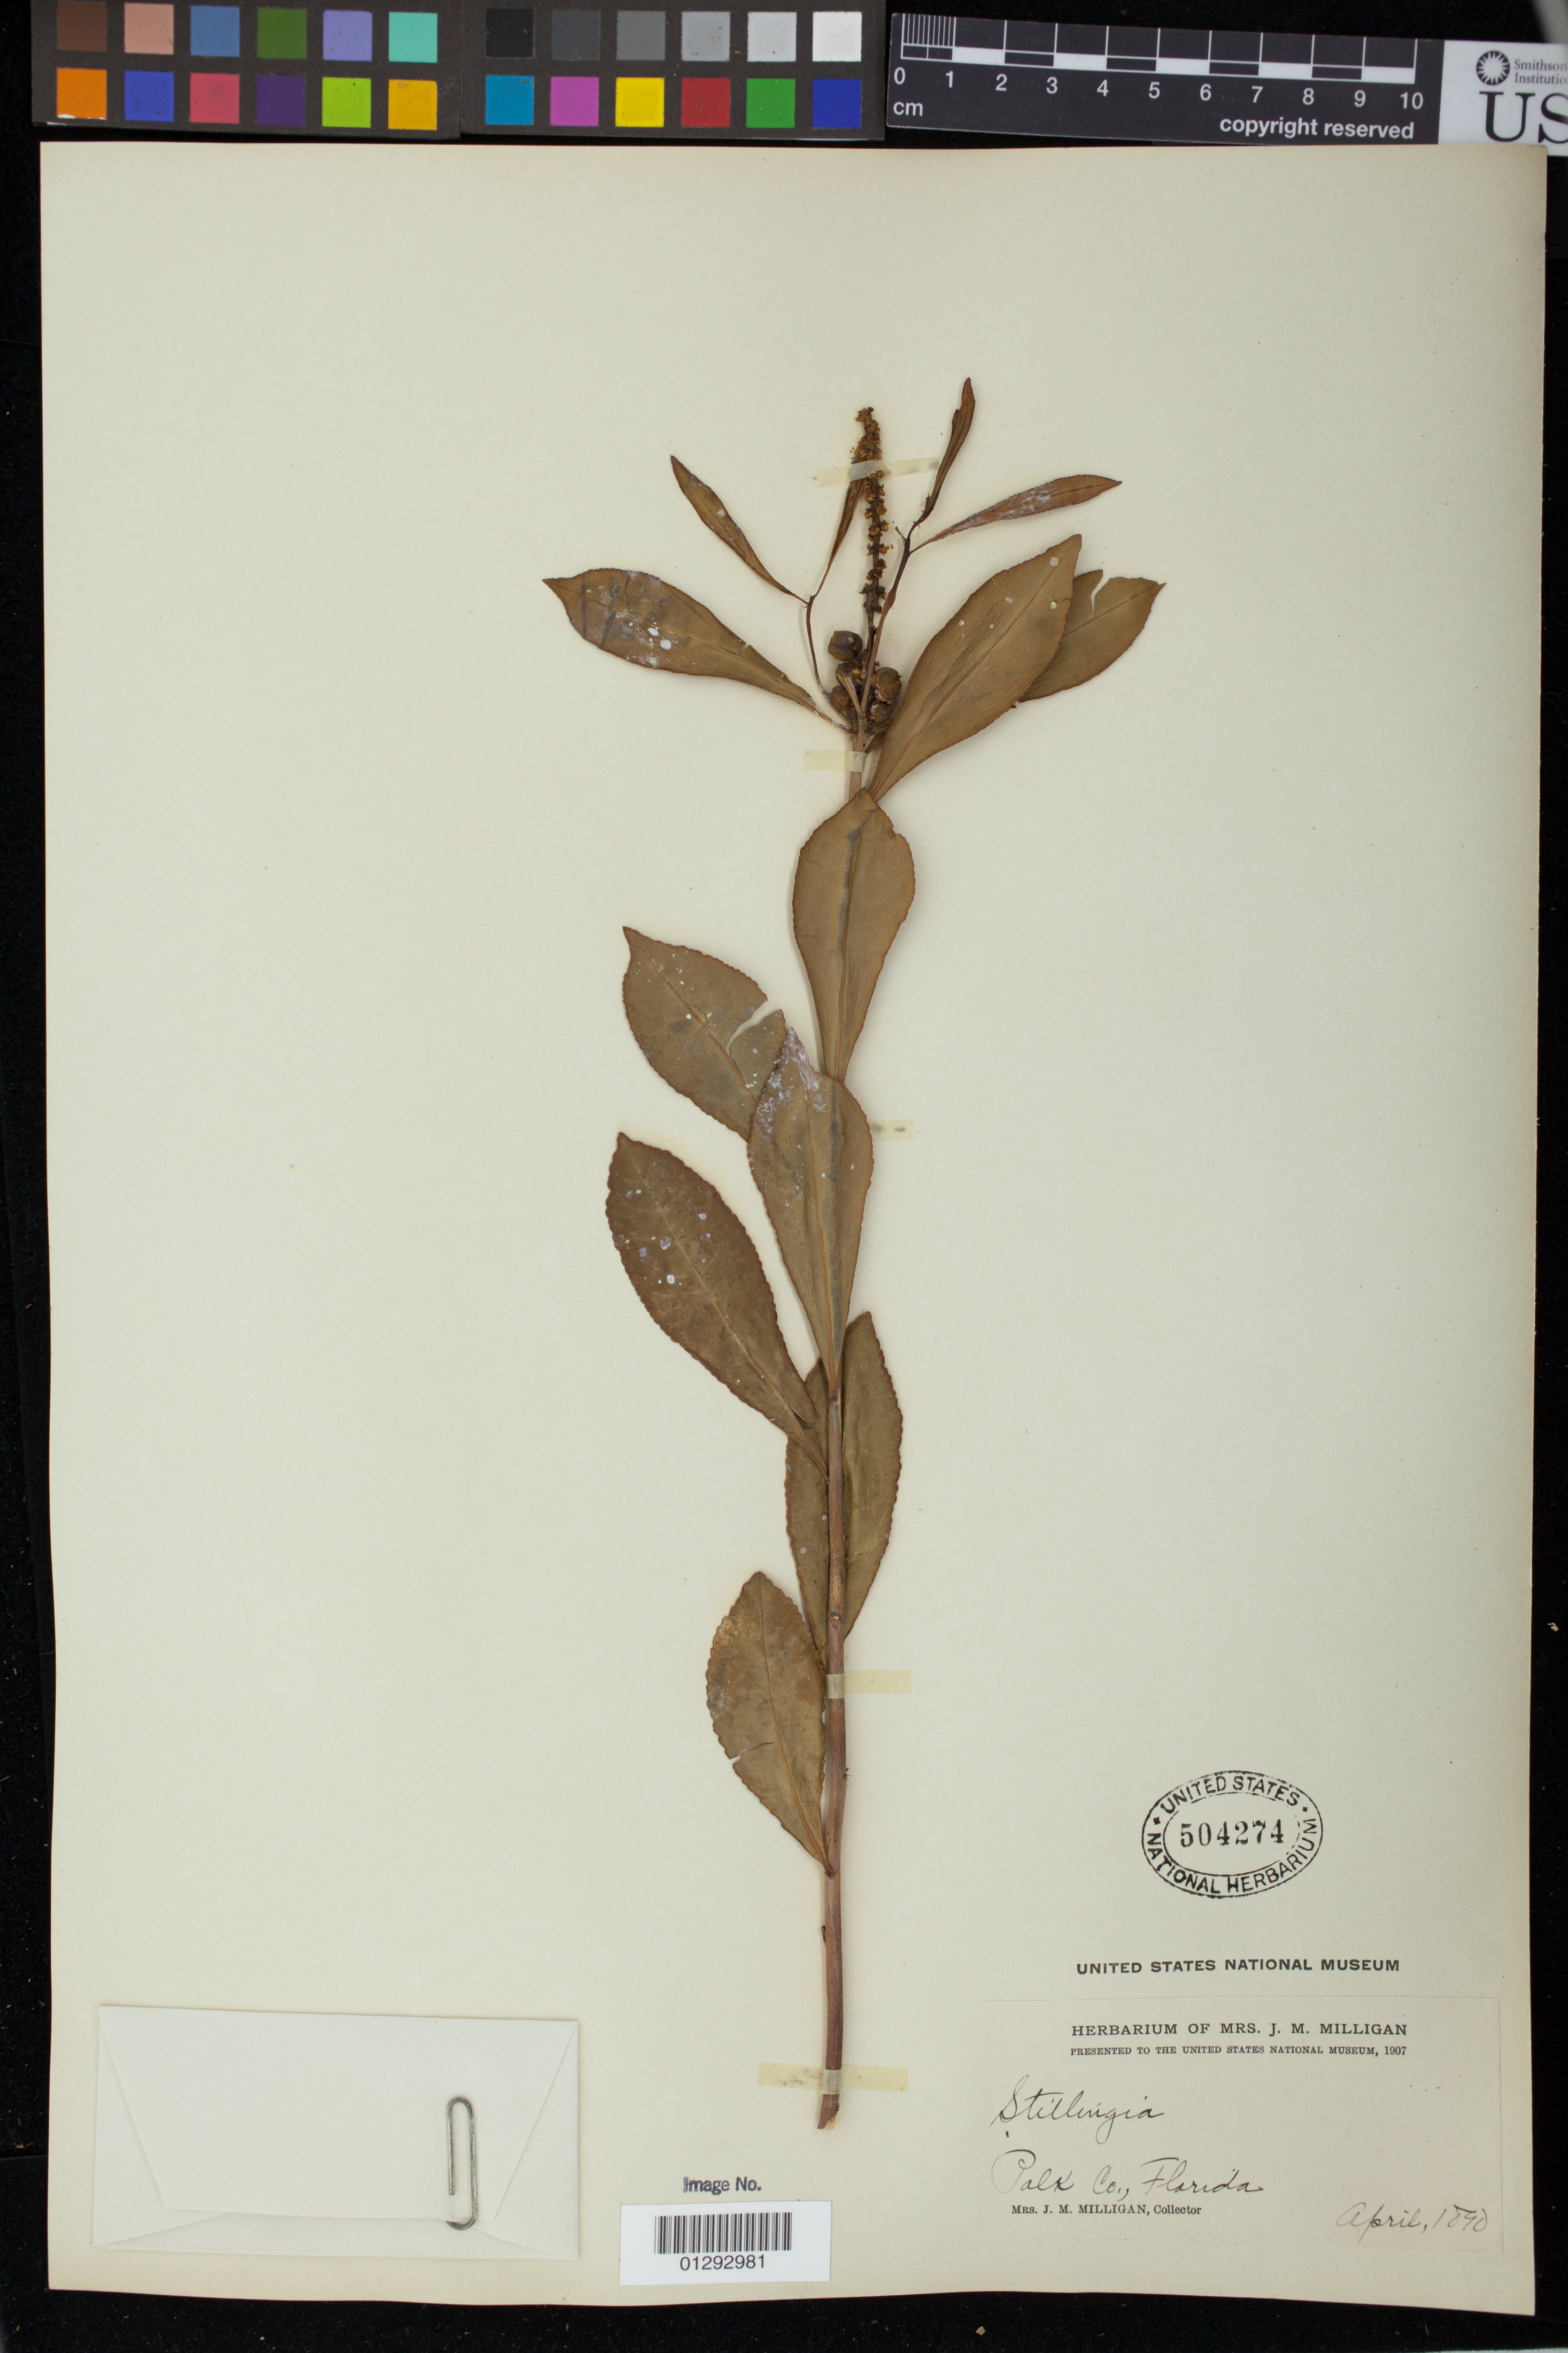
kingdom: Plantae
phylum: Tracheophyta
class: Magnoliopsida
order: Malpighiales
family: Euphorbiaceae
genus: Stillingia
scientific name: Stillingia sylvatica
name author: L.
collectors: J. M. Milligan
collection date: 1890-04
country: United States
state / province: Florida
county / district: Polk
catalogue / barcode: US 504274